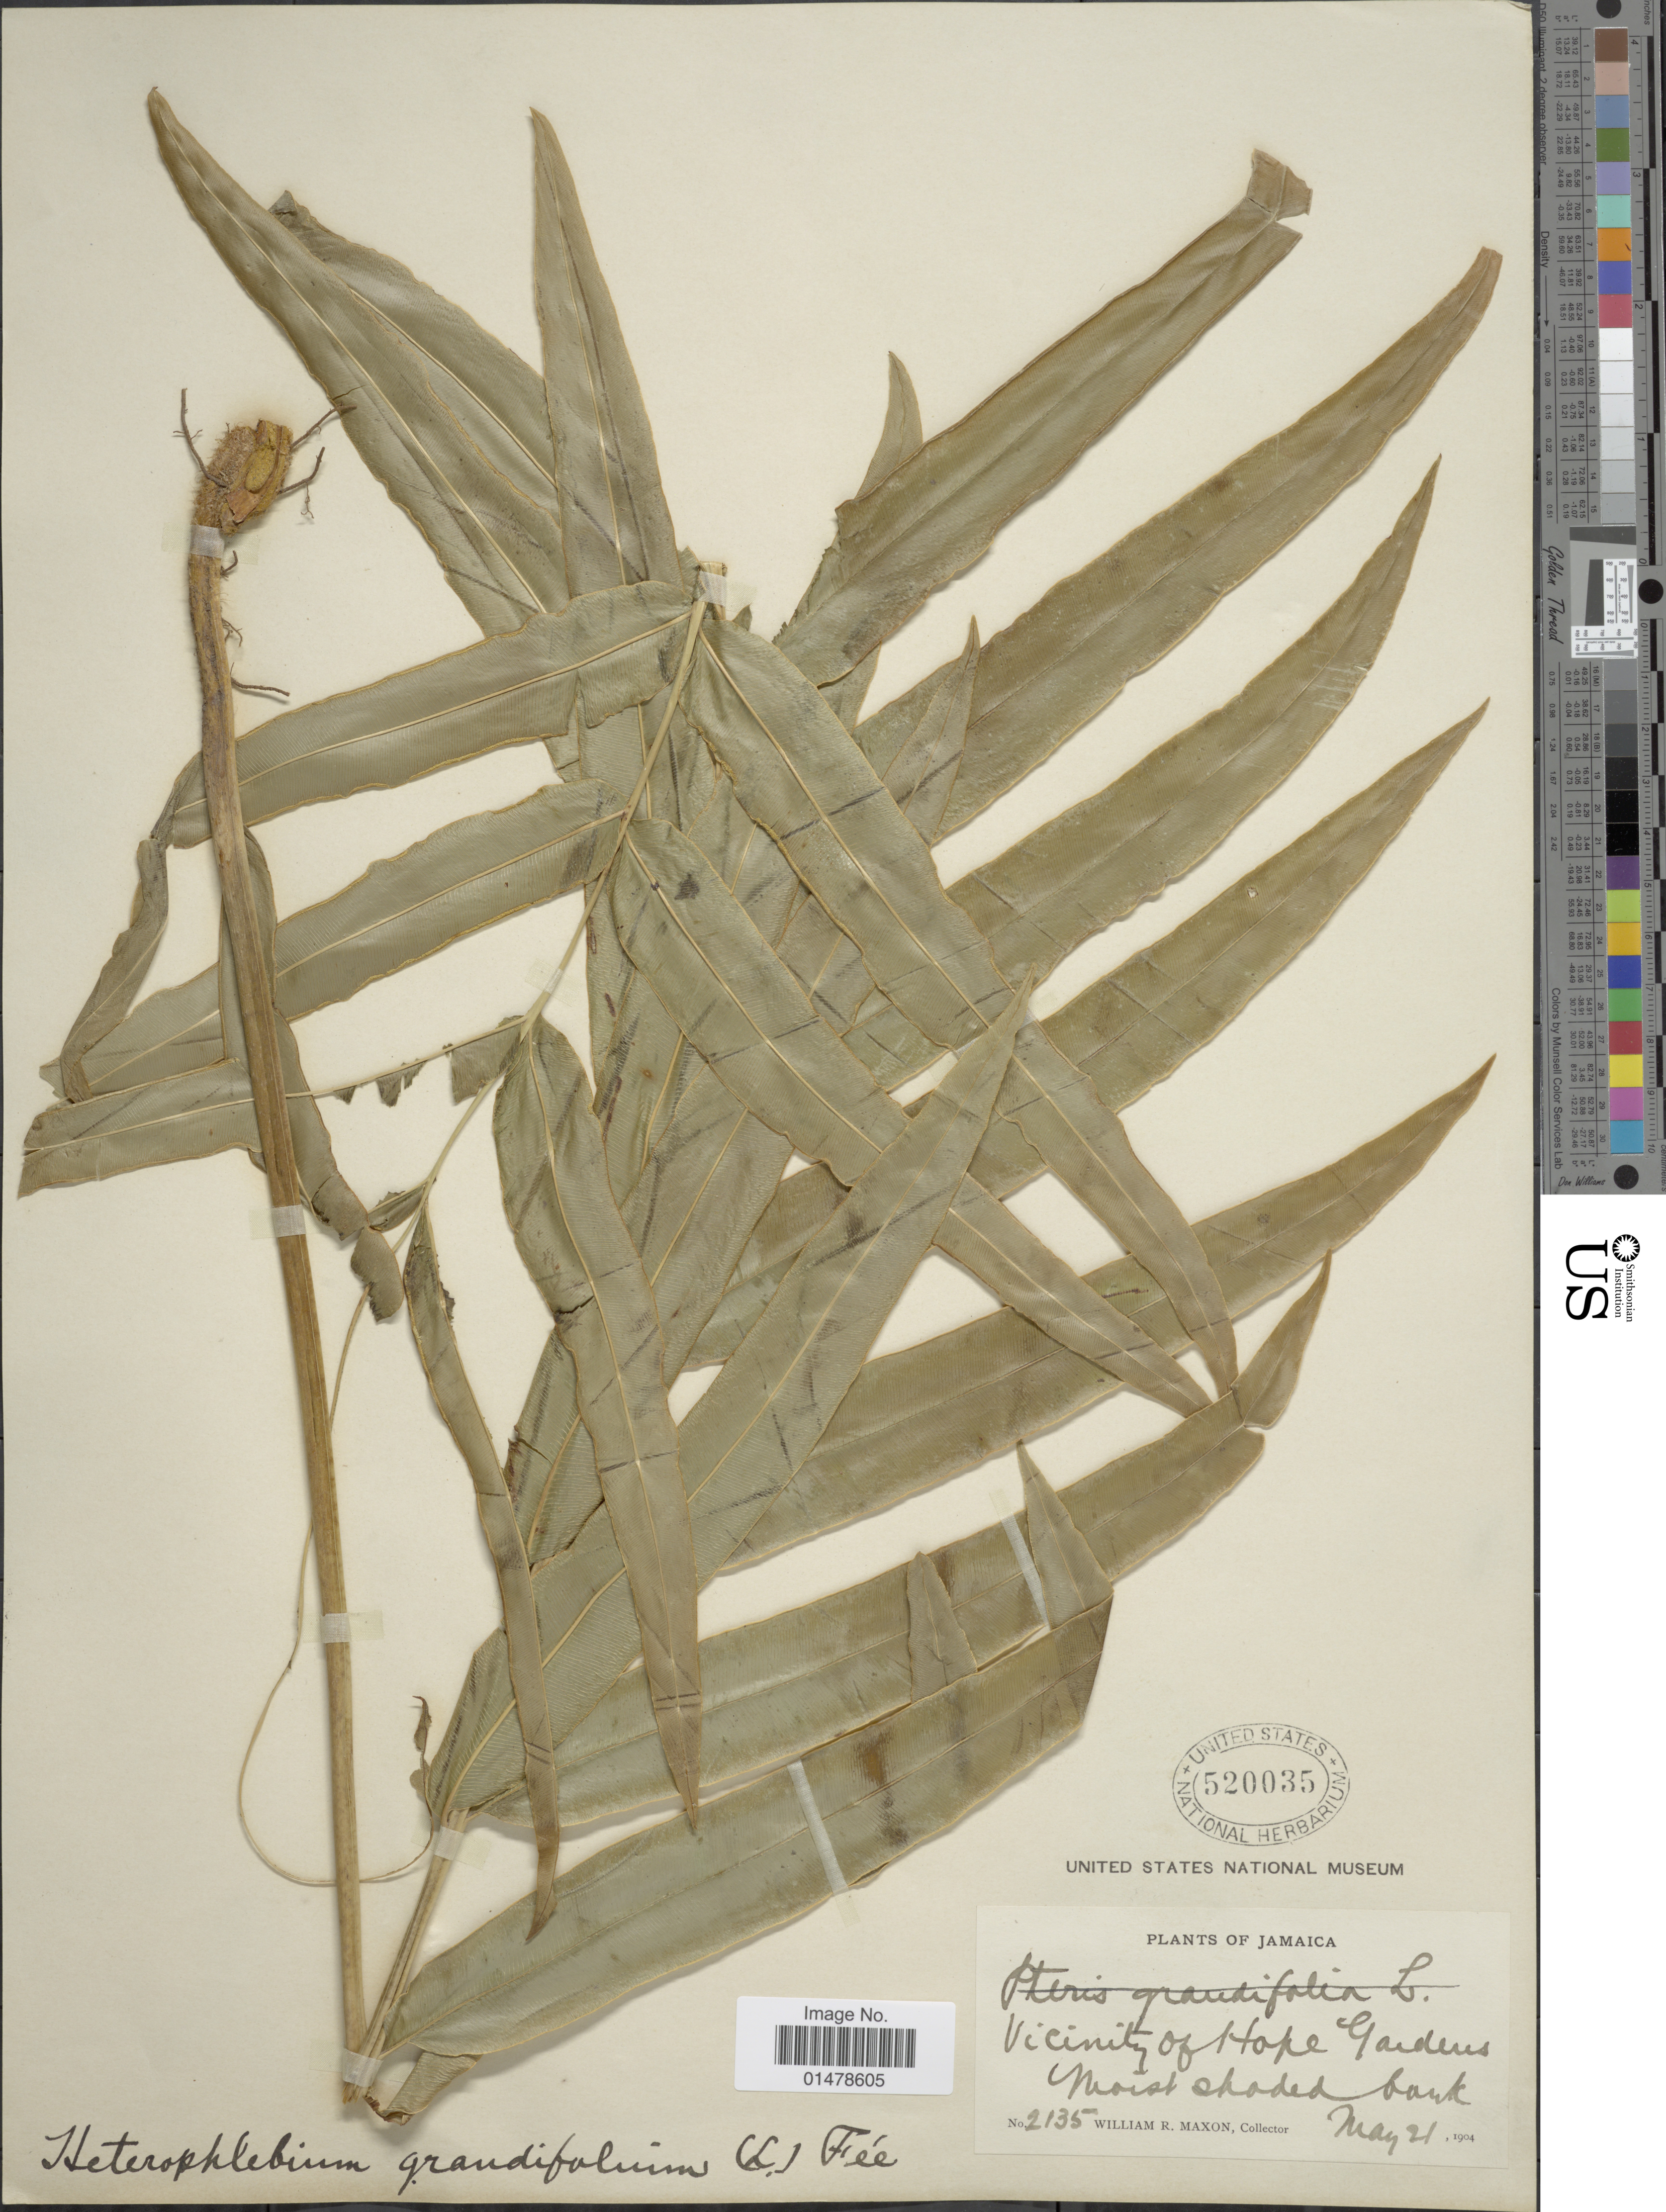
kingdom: Plantae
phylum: Tracheophyta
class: Polypodiopsida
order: Polypodiales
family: Pteridaceae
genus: Pteris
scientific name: Pteris grandifolia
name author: L.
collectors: W. R. Maxon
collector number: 2135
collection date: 1904-05-21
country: Jamaica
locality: Vicinity of Hope Gardens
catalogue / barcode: US 520035